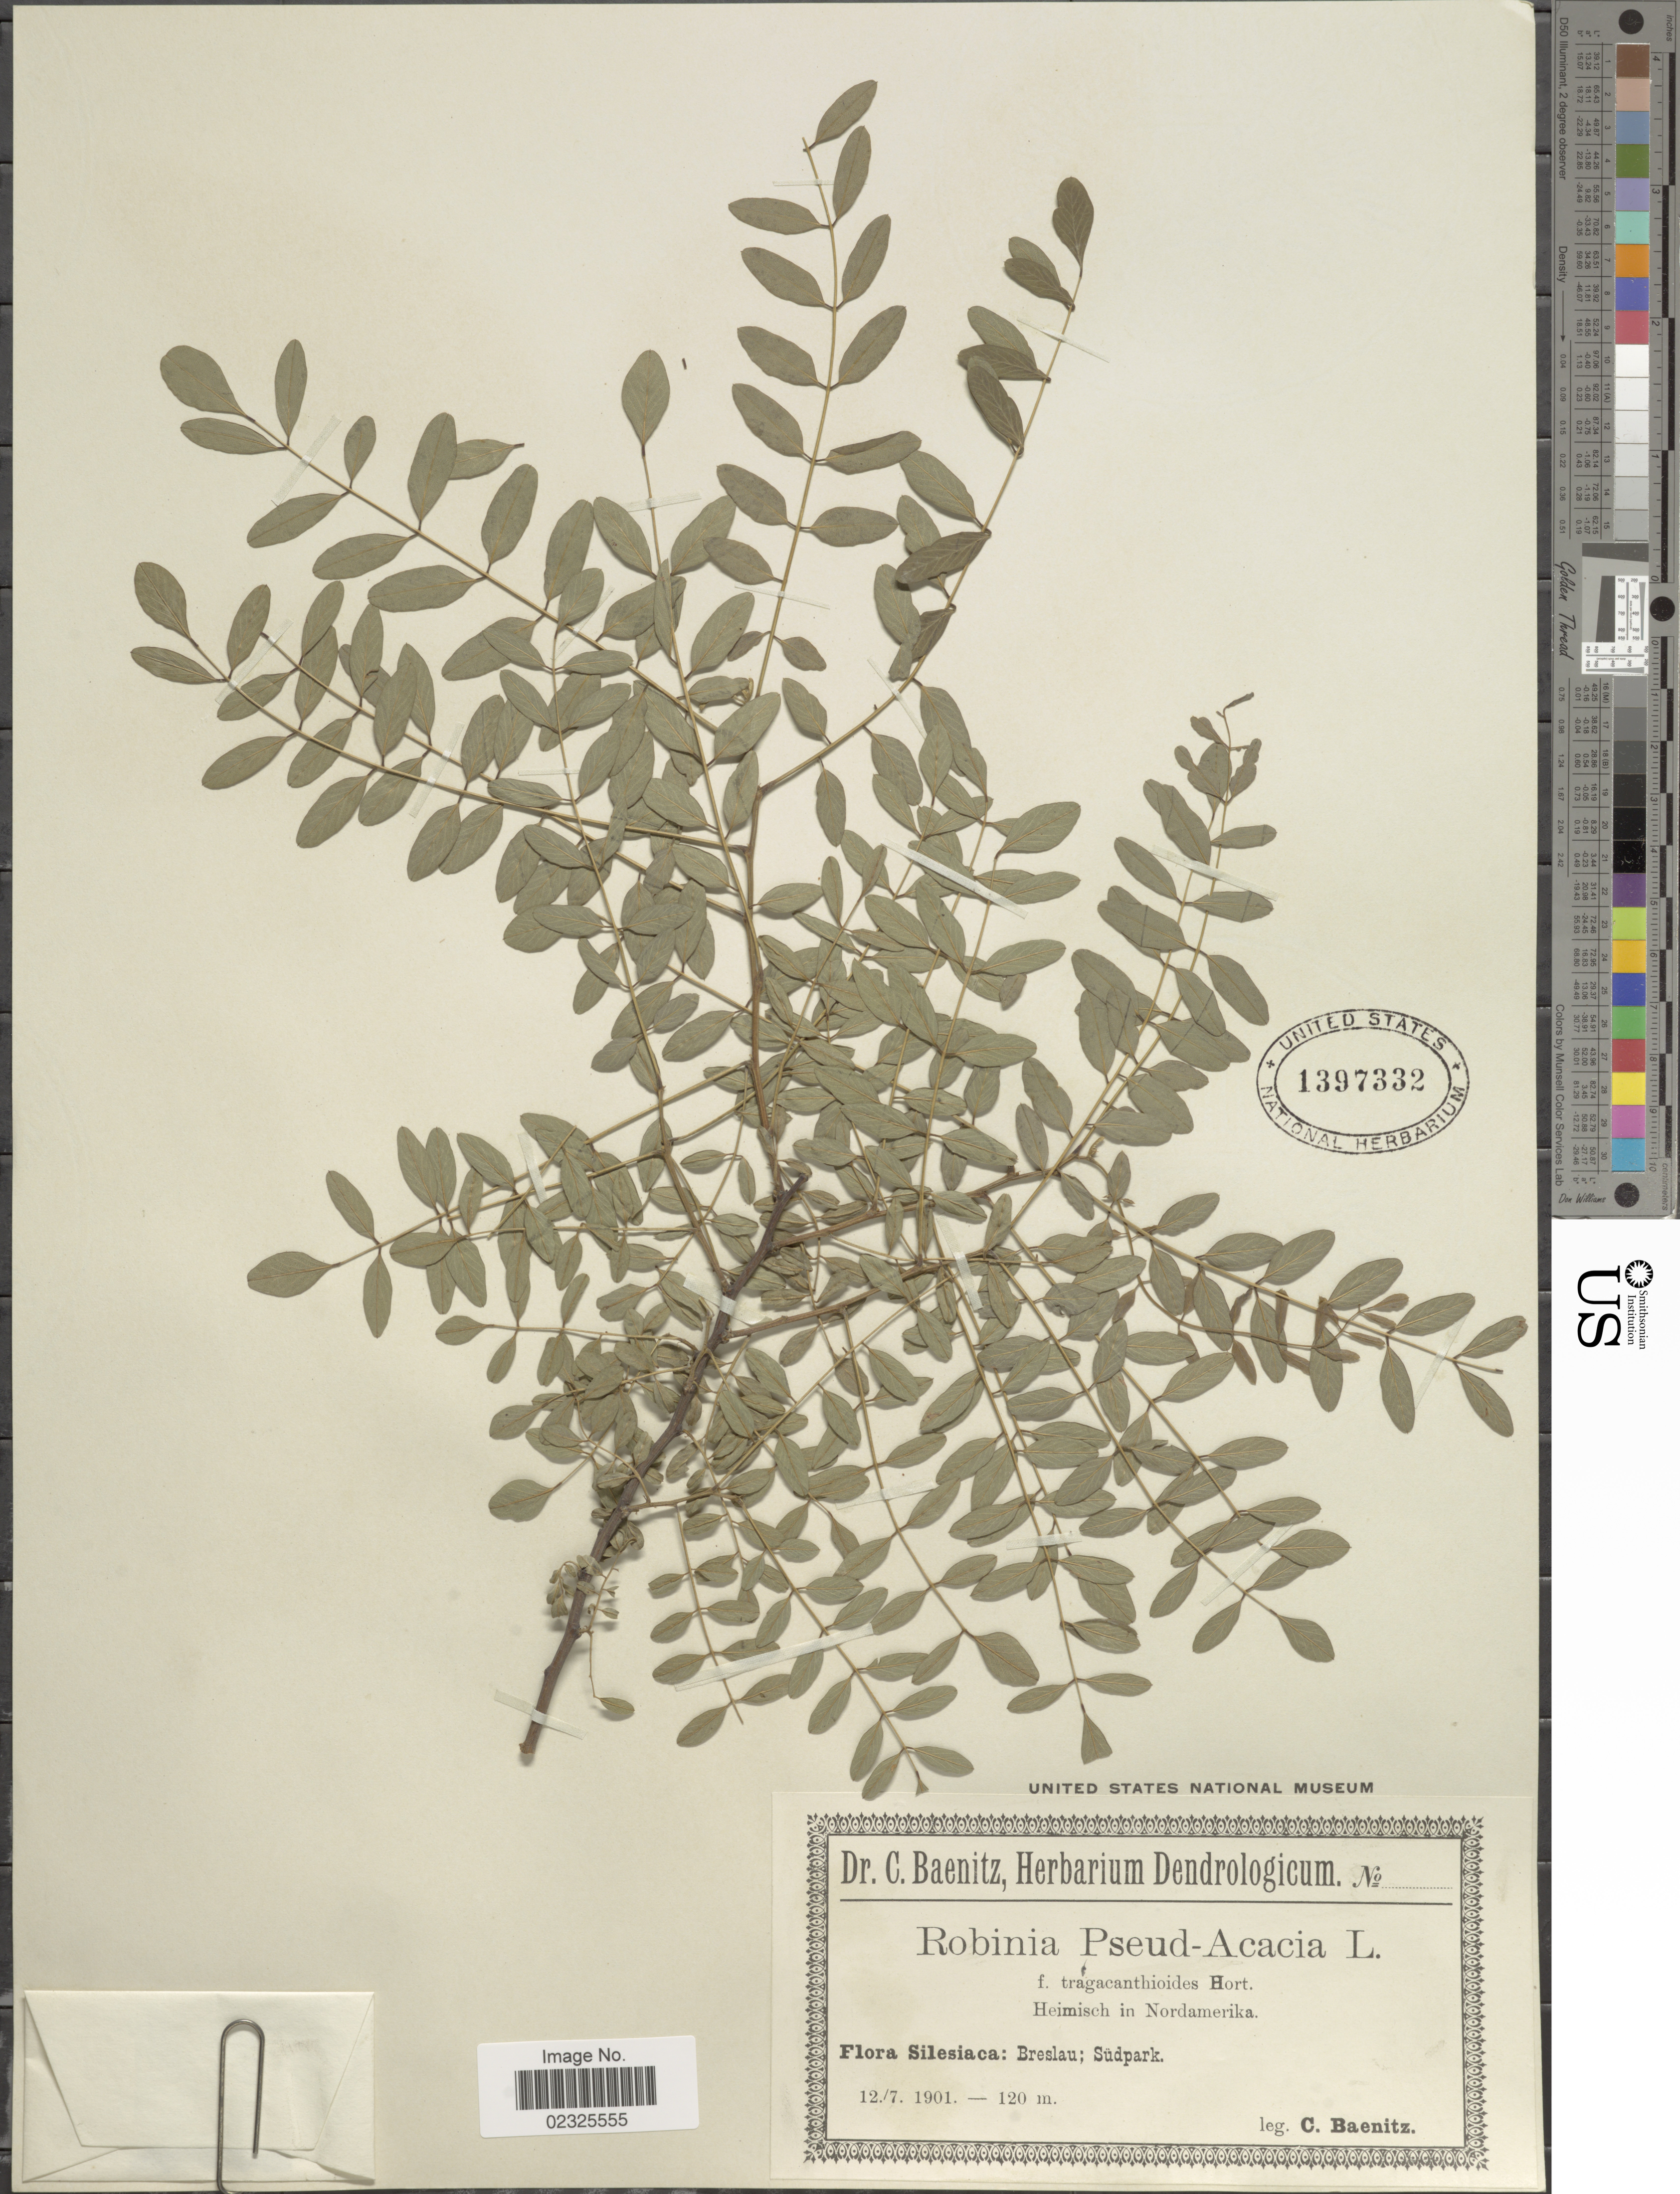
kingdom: Plantae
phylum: Tracheophyta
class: Magnoliopsida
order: Fabales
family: Fabaceae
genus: Robinia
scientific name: Robinia pseudoacacia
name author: L.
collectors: C. G. Baenitz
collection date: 1901-07-12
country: Poland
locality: Silesiaca: Breslau; Sudpark, Heimisch in Nordamerika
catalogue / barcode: US 1397332